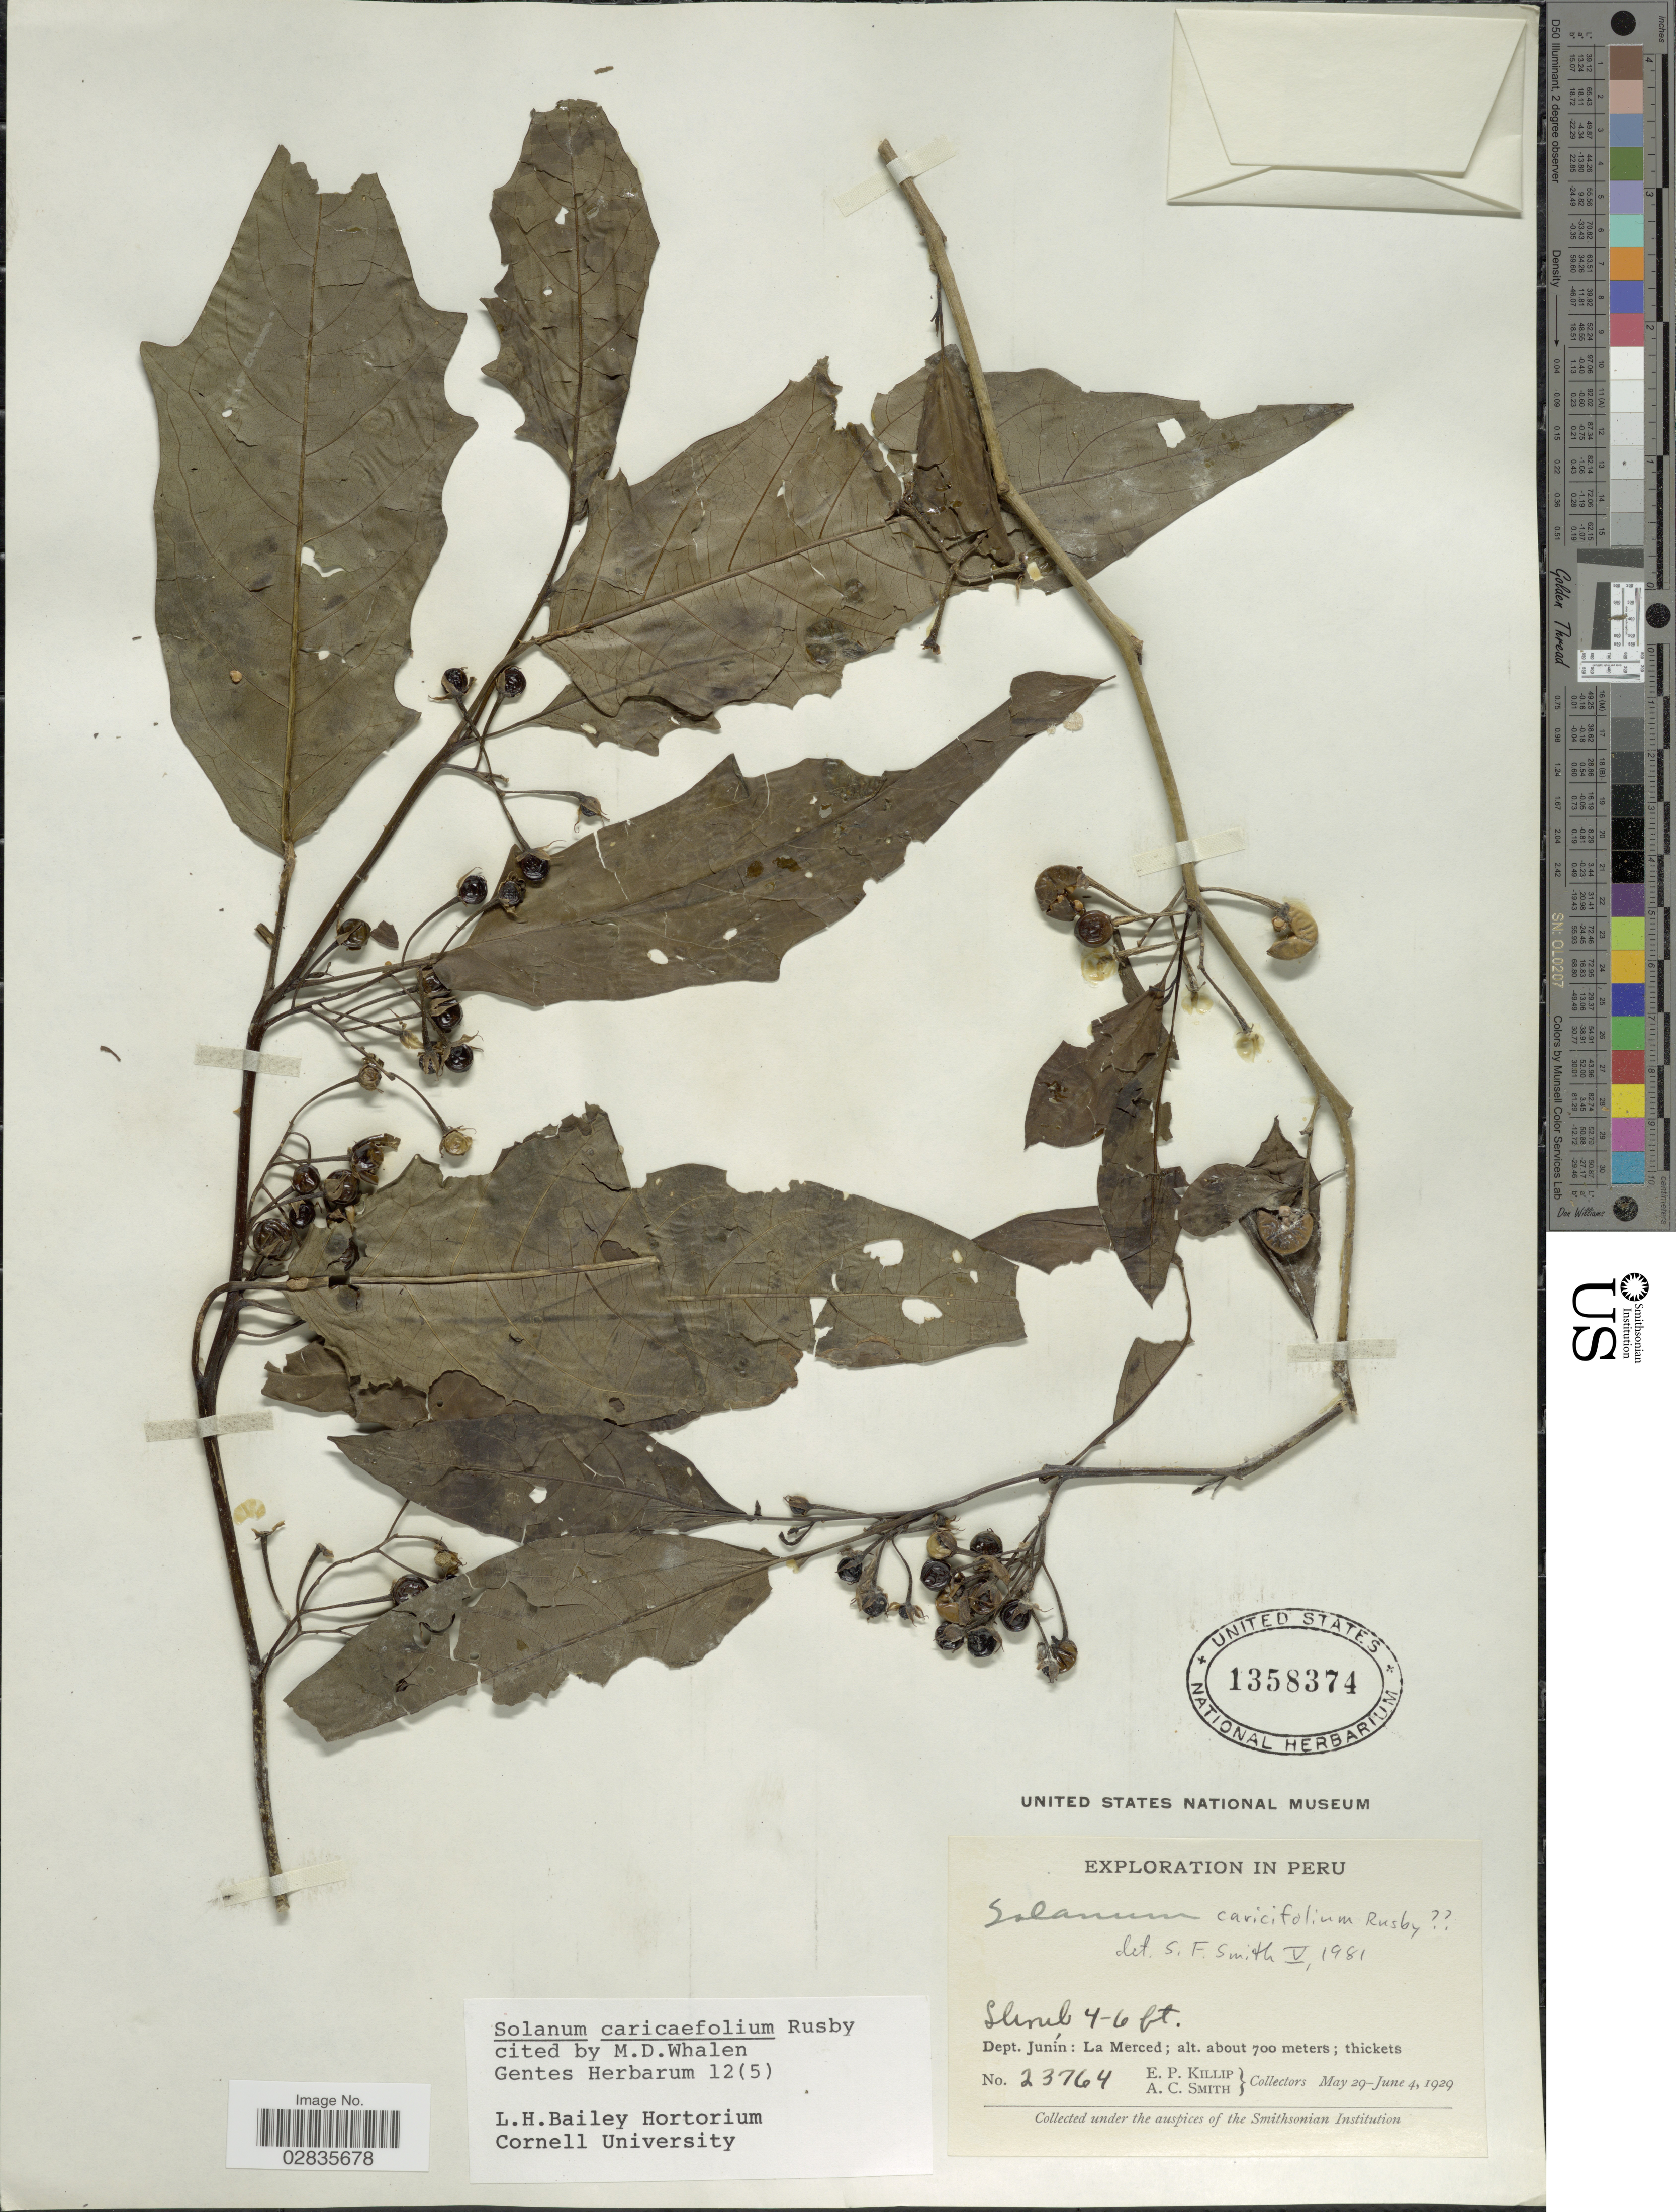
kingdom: Plantae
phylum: Tracheophyta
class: Magnoliopsida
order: Solanales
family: Solanaceae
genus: Solanum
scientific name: Solanum caricaefolium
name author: Rusby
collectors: E. P. Killip & A. C. Smith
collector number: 23764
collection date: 1929-05-29/1929-06-04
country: Peru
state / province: Junín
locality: Dept. Junín: La Merced.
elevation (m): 700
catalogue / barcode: US 1358374